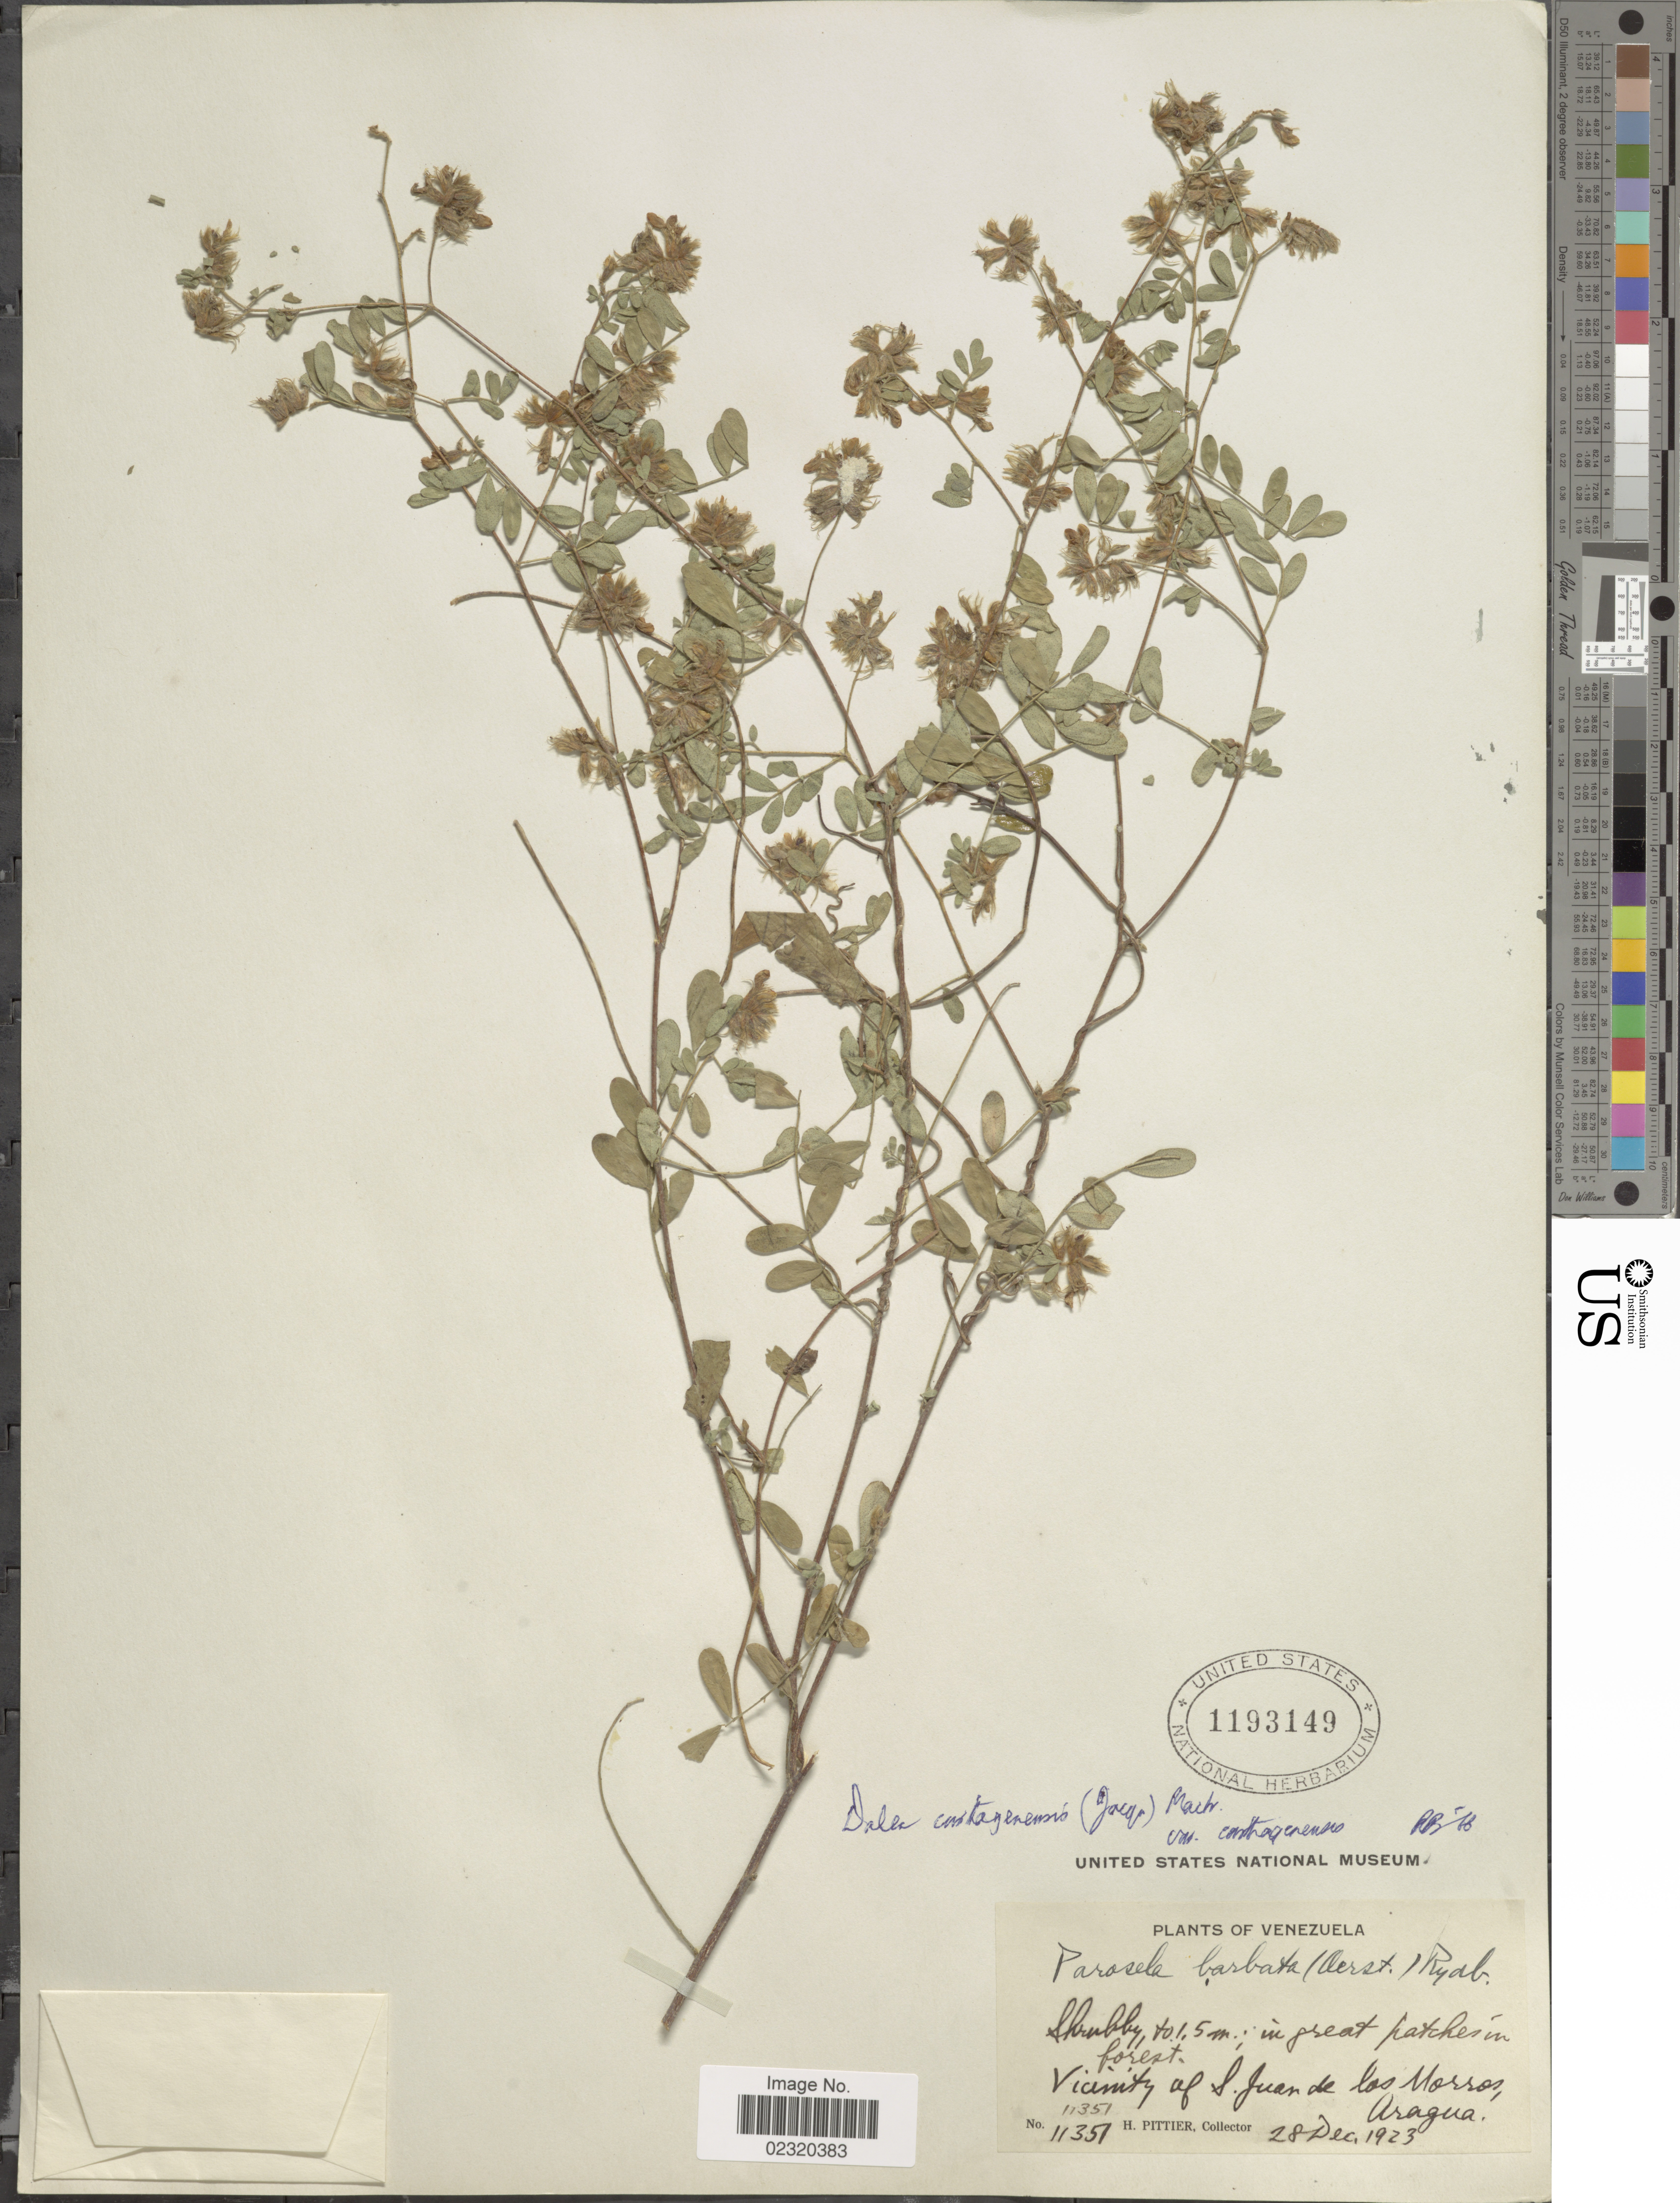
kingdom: Plantae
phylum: Tracheophyta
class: Magnoliopsida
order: Fabales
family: Fabaceae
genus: Dalea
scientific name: Dalea carthagenensis var. carthagenensis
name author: (Jacq.) J.F. Macbr.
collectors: H. F. Pittier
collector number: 11351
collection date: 1923-12-28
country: Venezuela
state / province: Aragua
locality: In great patches in forest, Vicinity of S. Juan de los Morros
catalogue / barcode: US 1193149